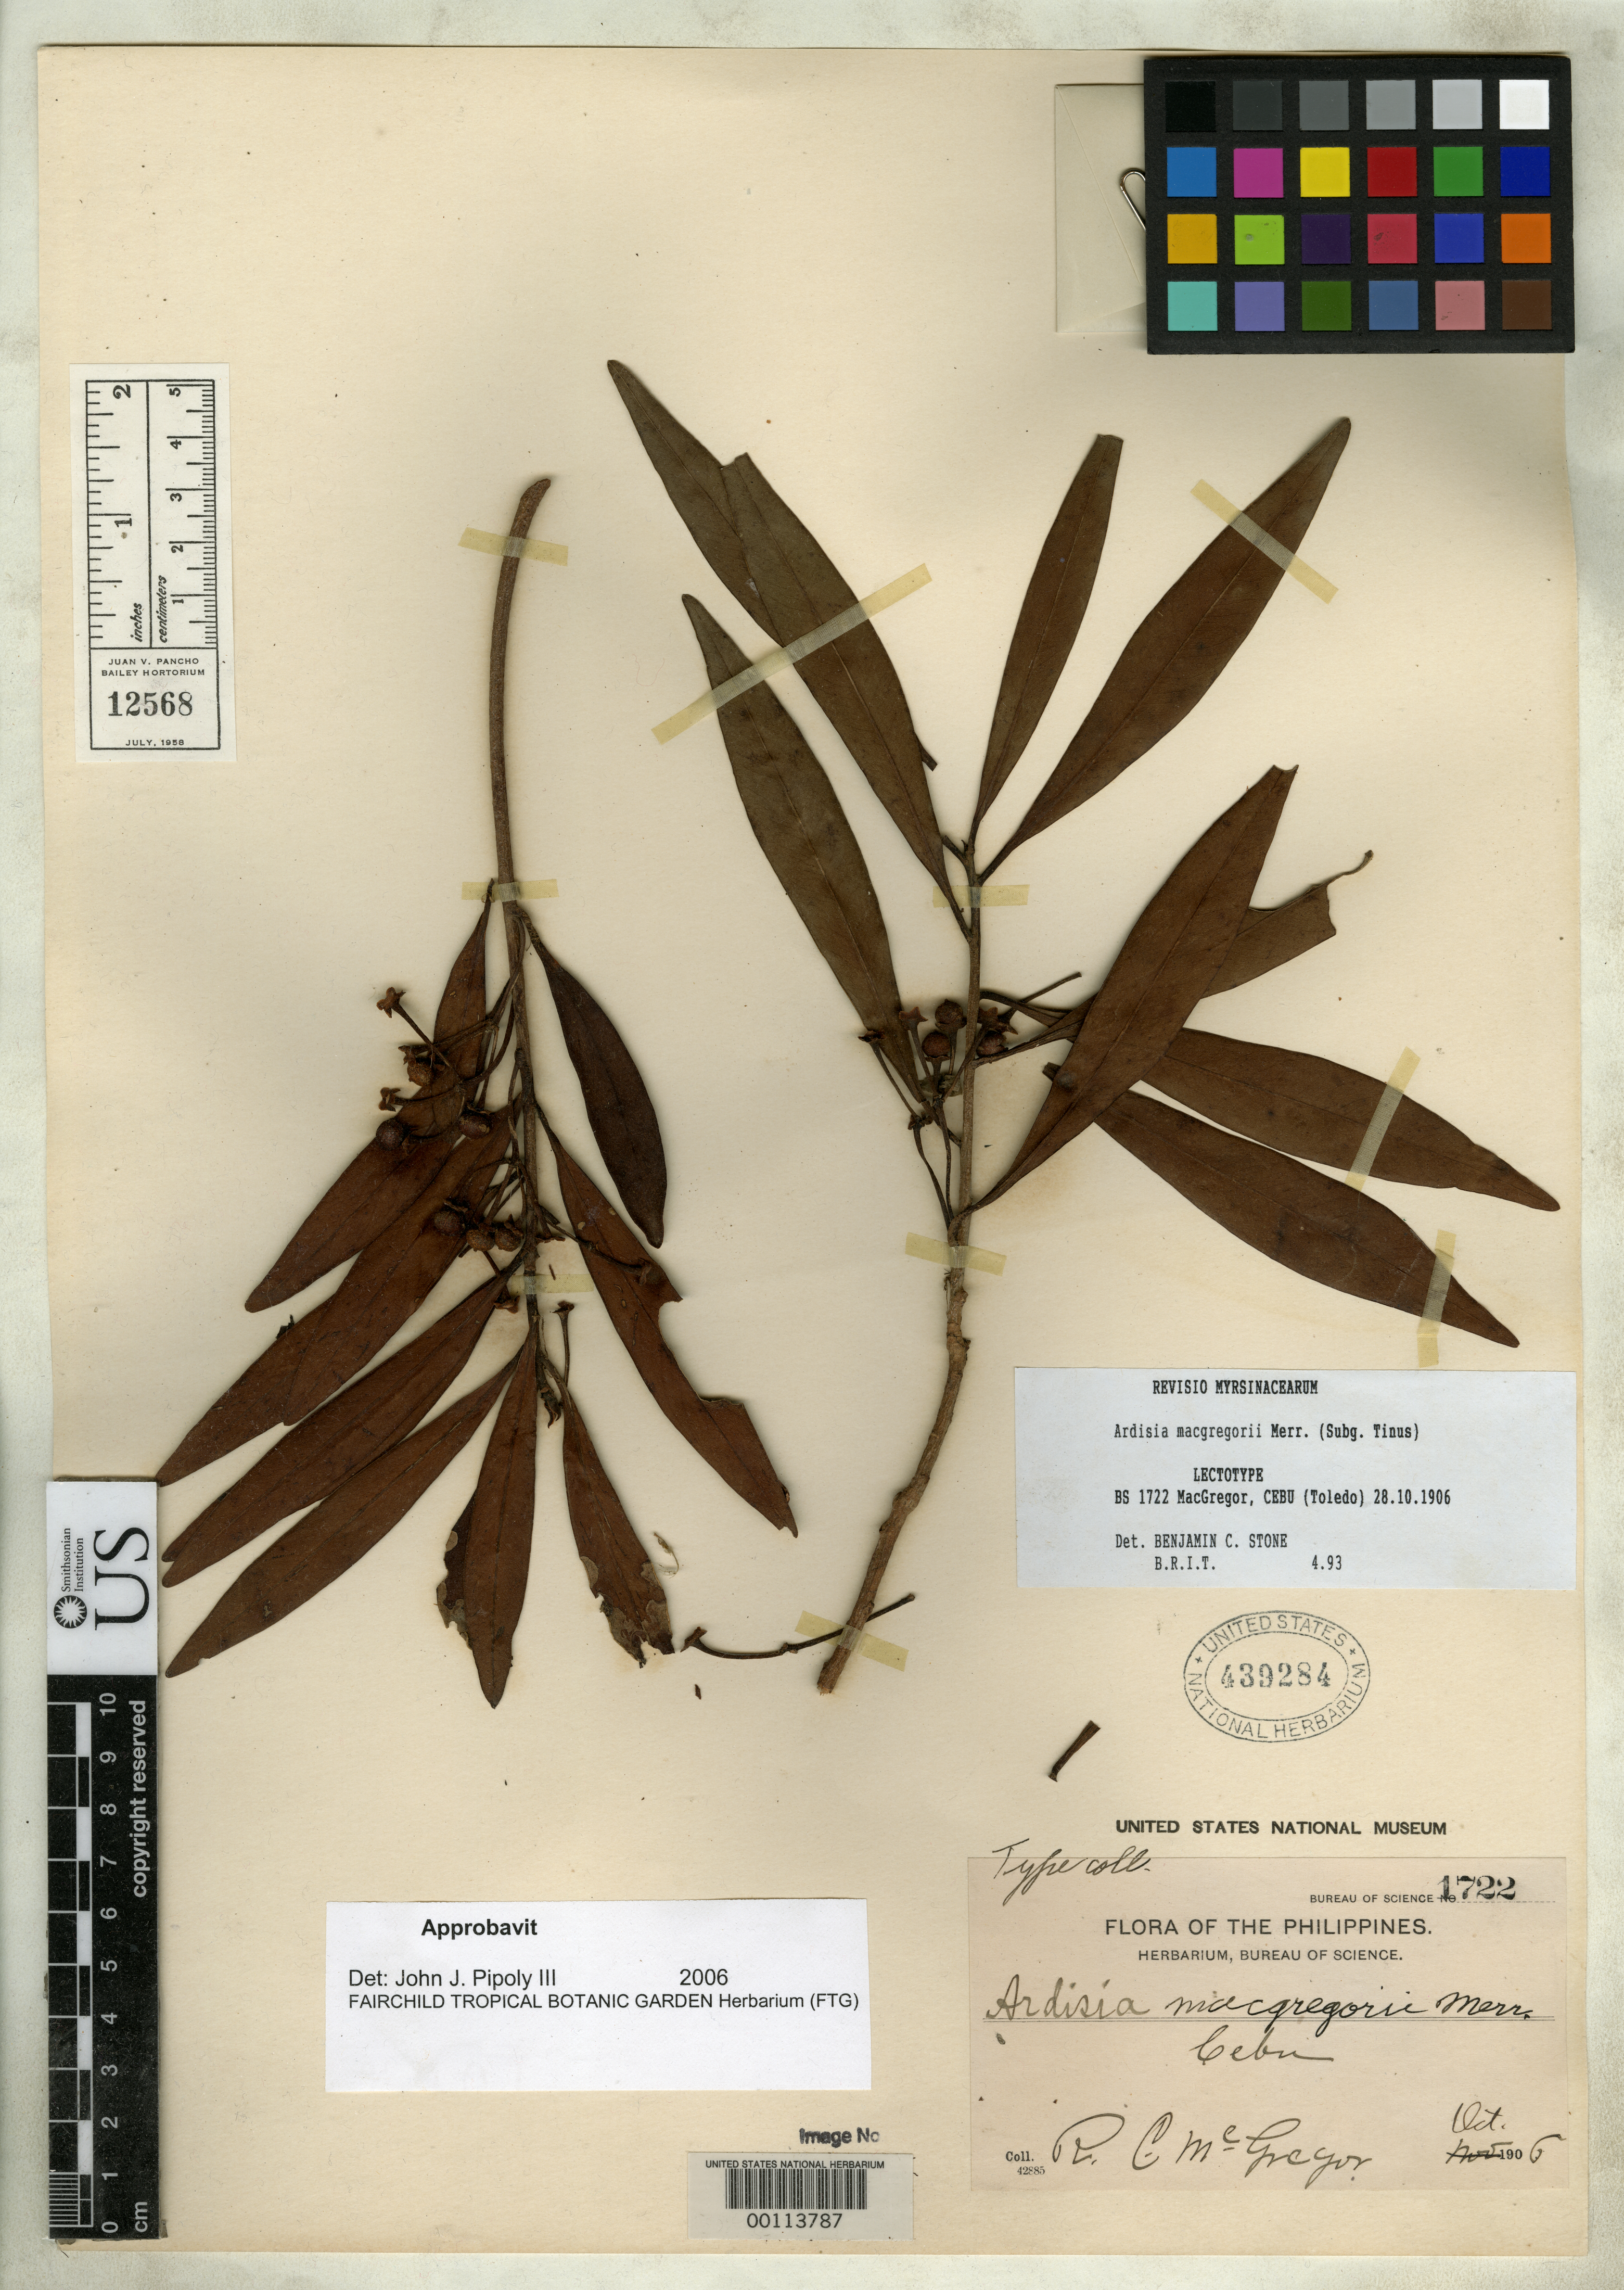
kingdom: Plantae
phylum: Tracheophyta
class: Magnoliopsida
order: Ericales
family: Primulaceae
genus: Ardisia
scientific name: Ardisia macgregorii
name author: Merr.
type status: Isotype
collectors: R. C. McGregor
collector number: Bur. Sci. 1722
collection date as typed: Oct 1906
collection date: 1906-10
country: Philippines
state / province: Central Visayas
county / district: Cebu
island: Cebu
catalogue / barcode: US 439284